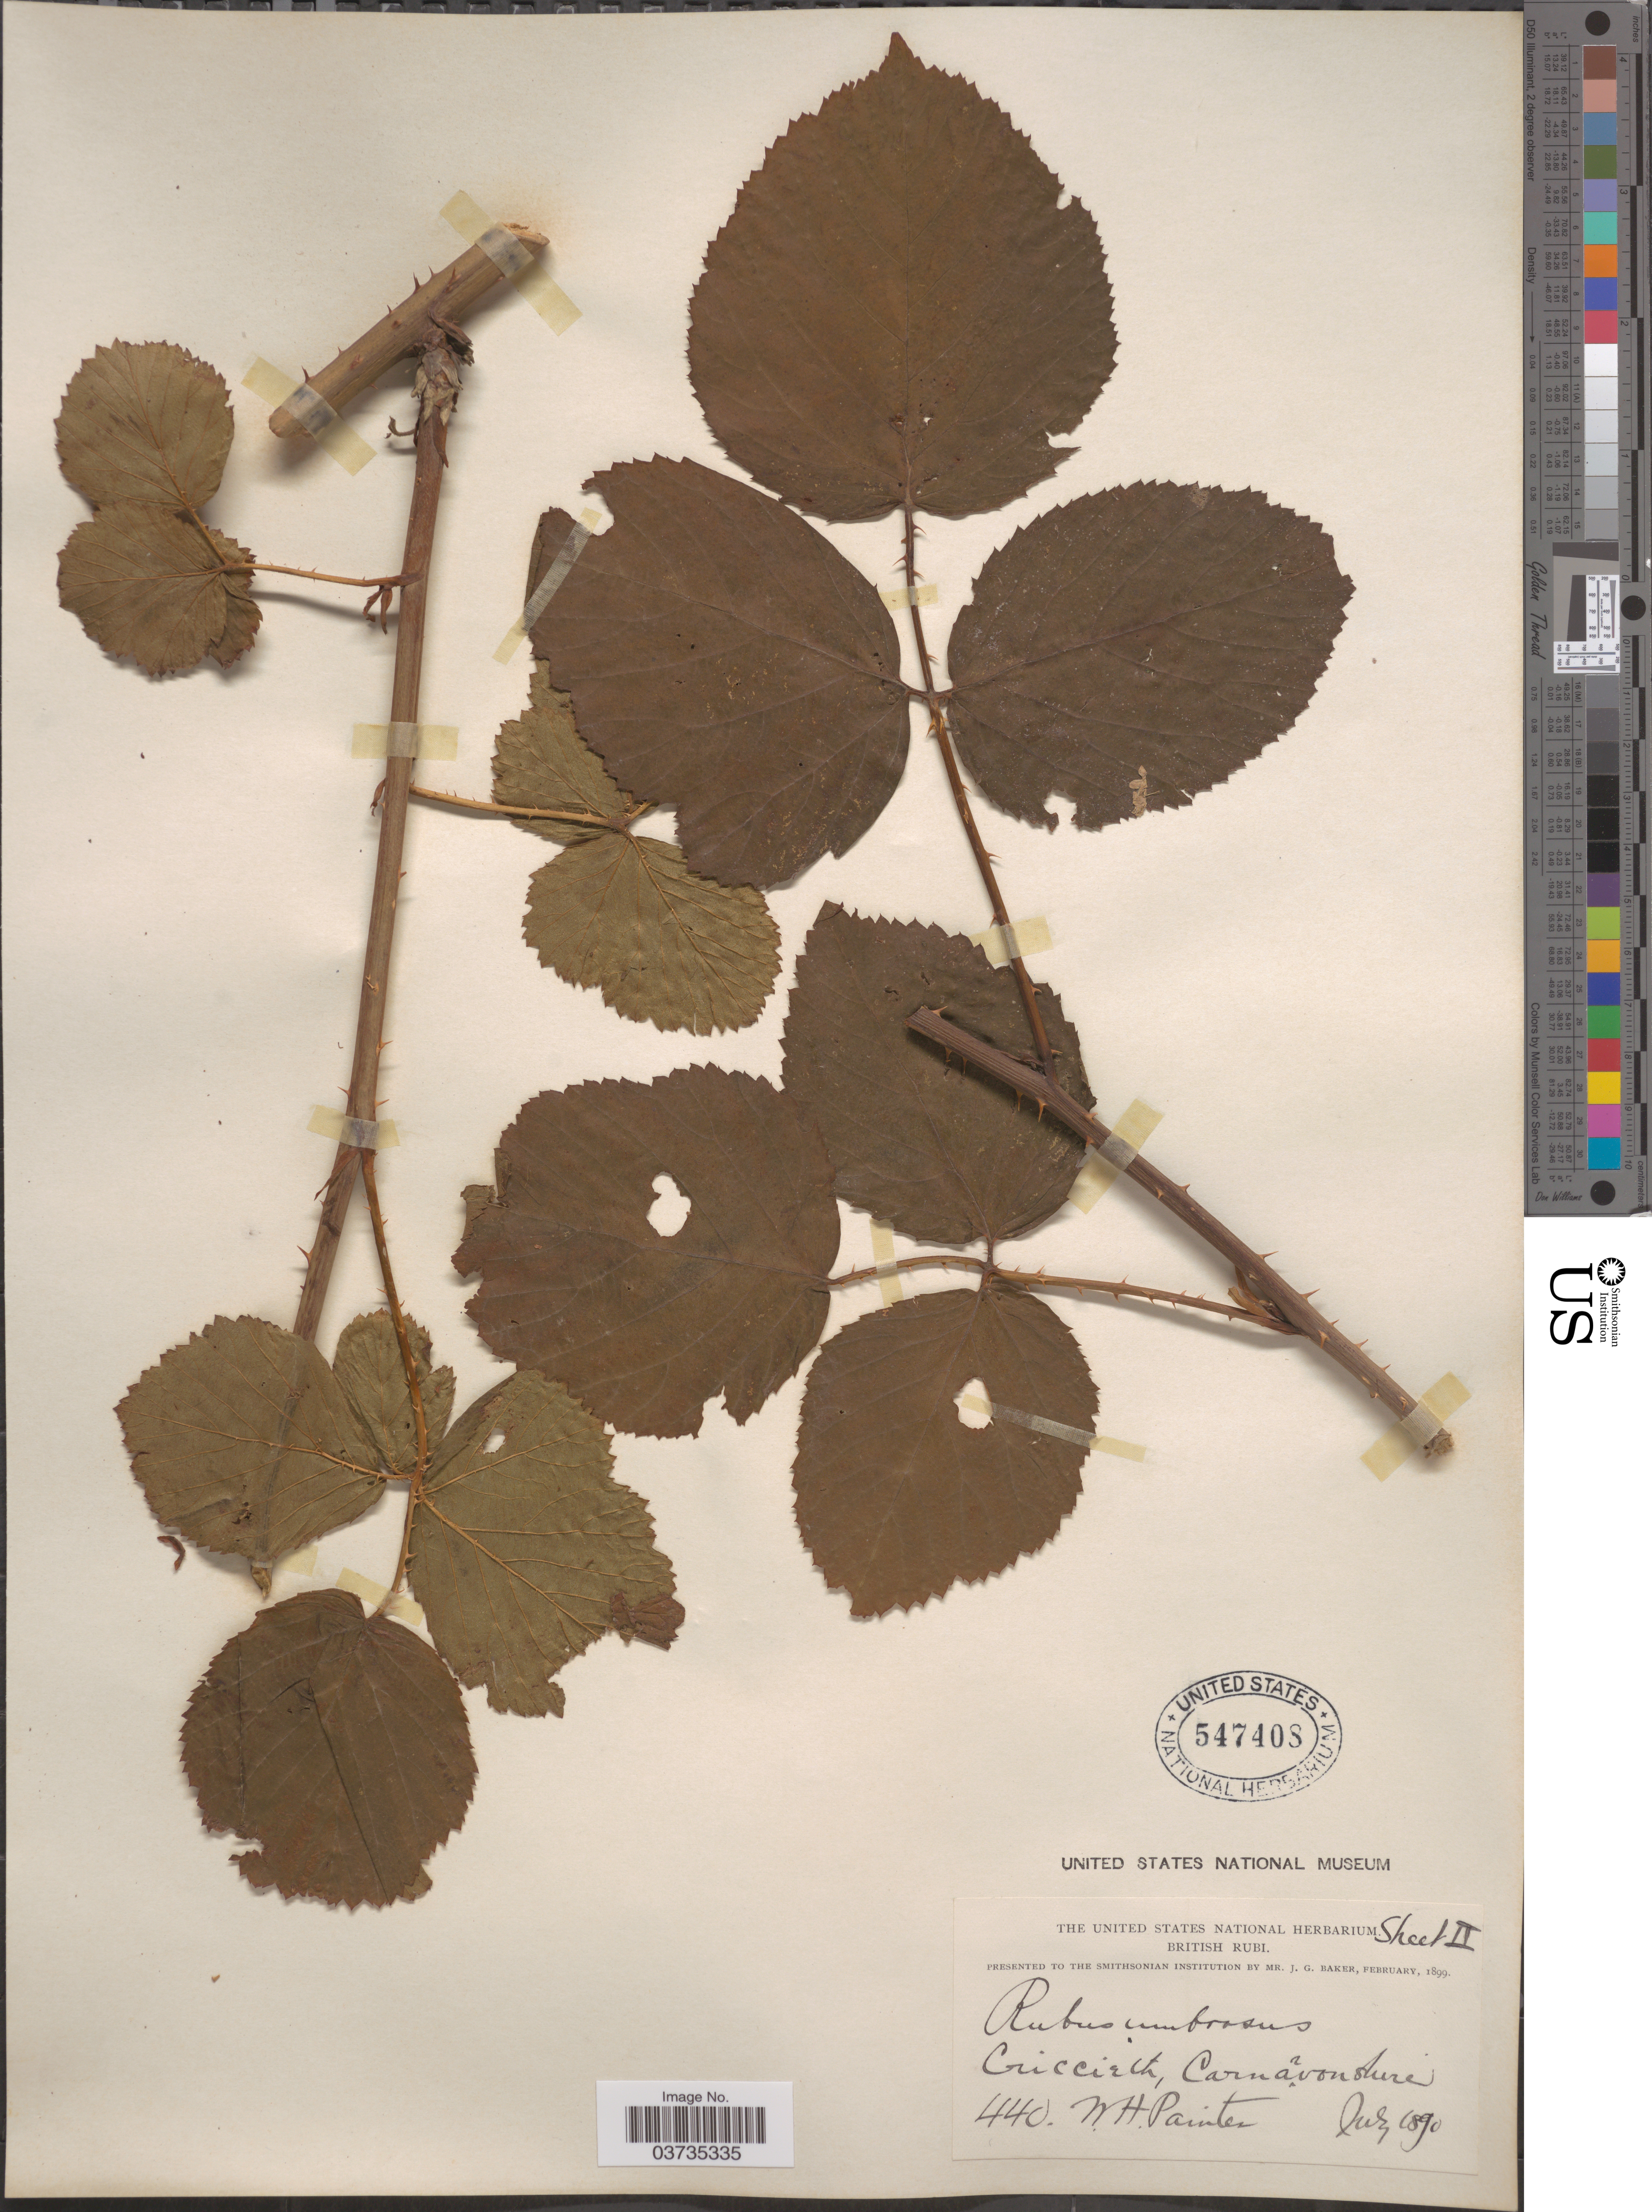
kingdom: Plantae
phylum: Tracheophyta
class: Magnoliopsida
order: Rosales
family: Rosaceae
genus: Rubus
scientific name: Rubus umbrosus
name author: (Weihe & Nees) Boreau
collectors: W. H. Painter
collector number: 440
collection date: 1890-07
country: United Kingdom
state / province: Wales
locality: Criccieth, Carnárvonshire.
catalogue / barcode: US 547408